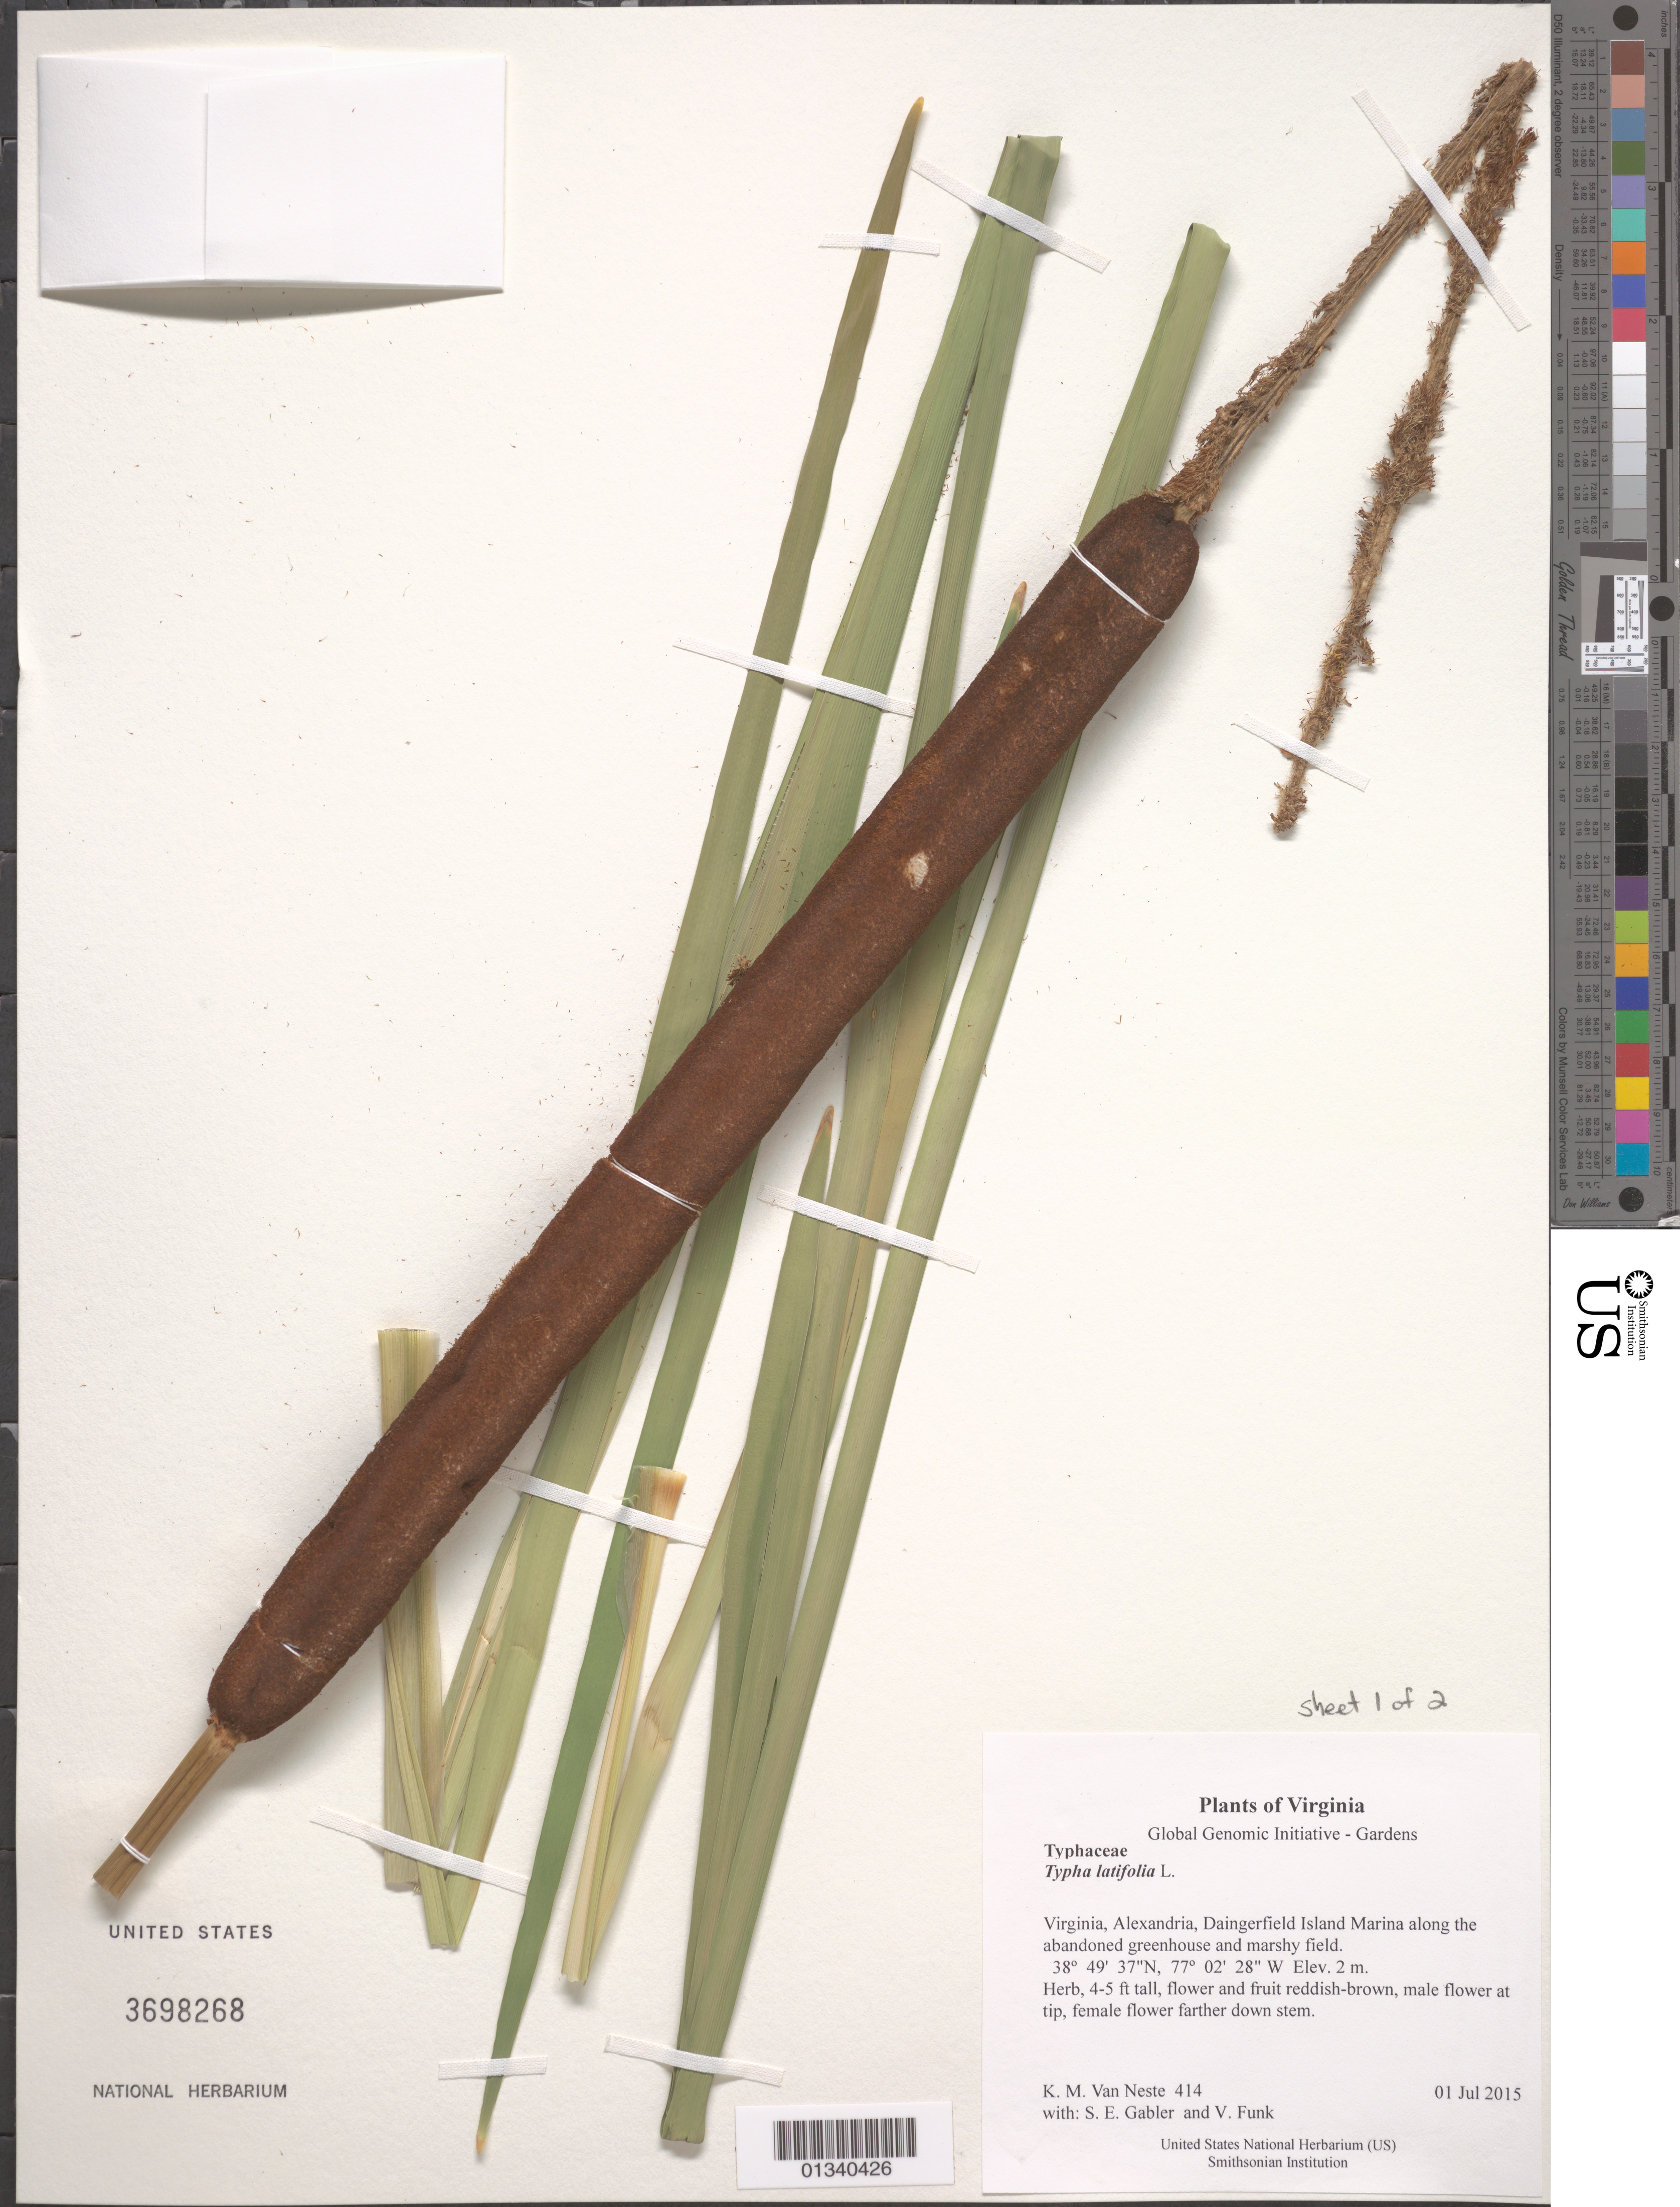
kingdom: Plantae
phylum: Tracheophyta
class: Liliopsida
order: Poales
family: Typhaceae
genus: Typha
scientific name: Typha latifolia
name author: L.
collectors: K. M. Van Neste, S. E. Gabler, V. Funk & R. Simmons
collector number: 414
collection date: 2015-07-01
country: United States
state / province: Virginia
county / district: City of Alexandria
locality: Daingerfield Island Marina along the abandoned greenhouse and marshy field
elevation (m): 2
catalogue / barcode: US 3698268